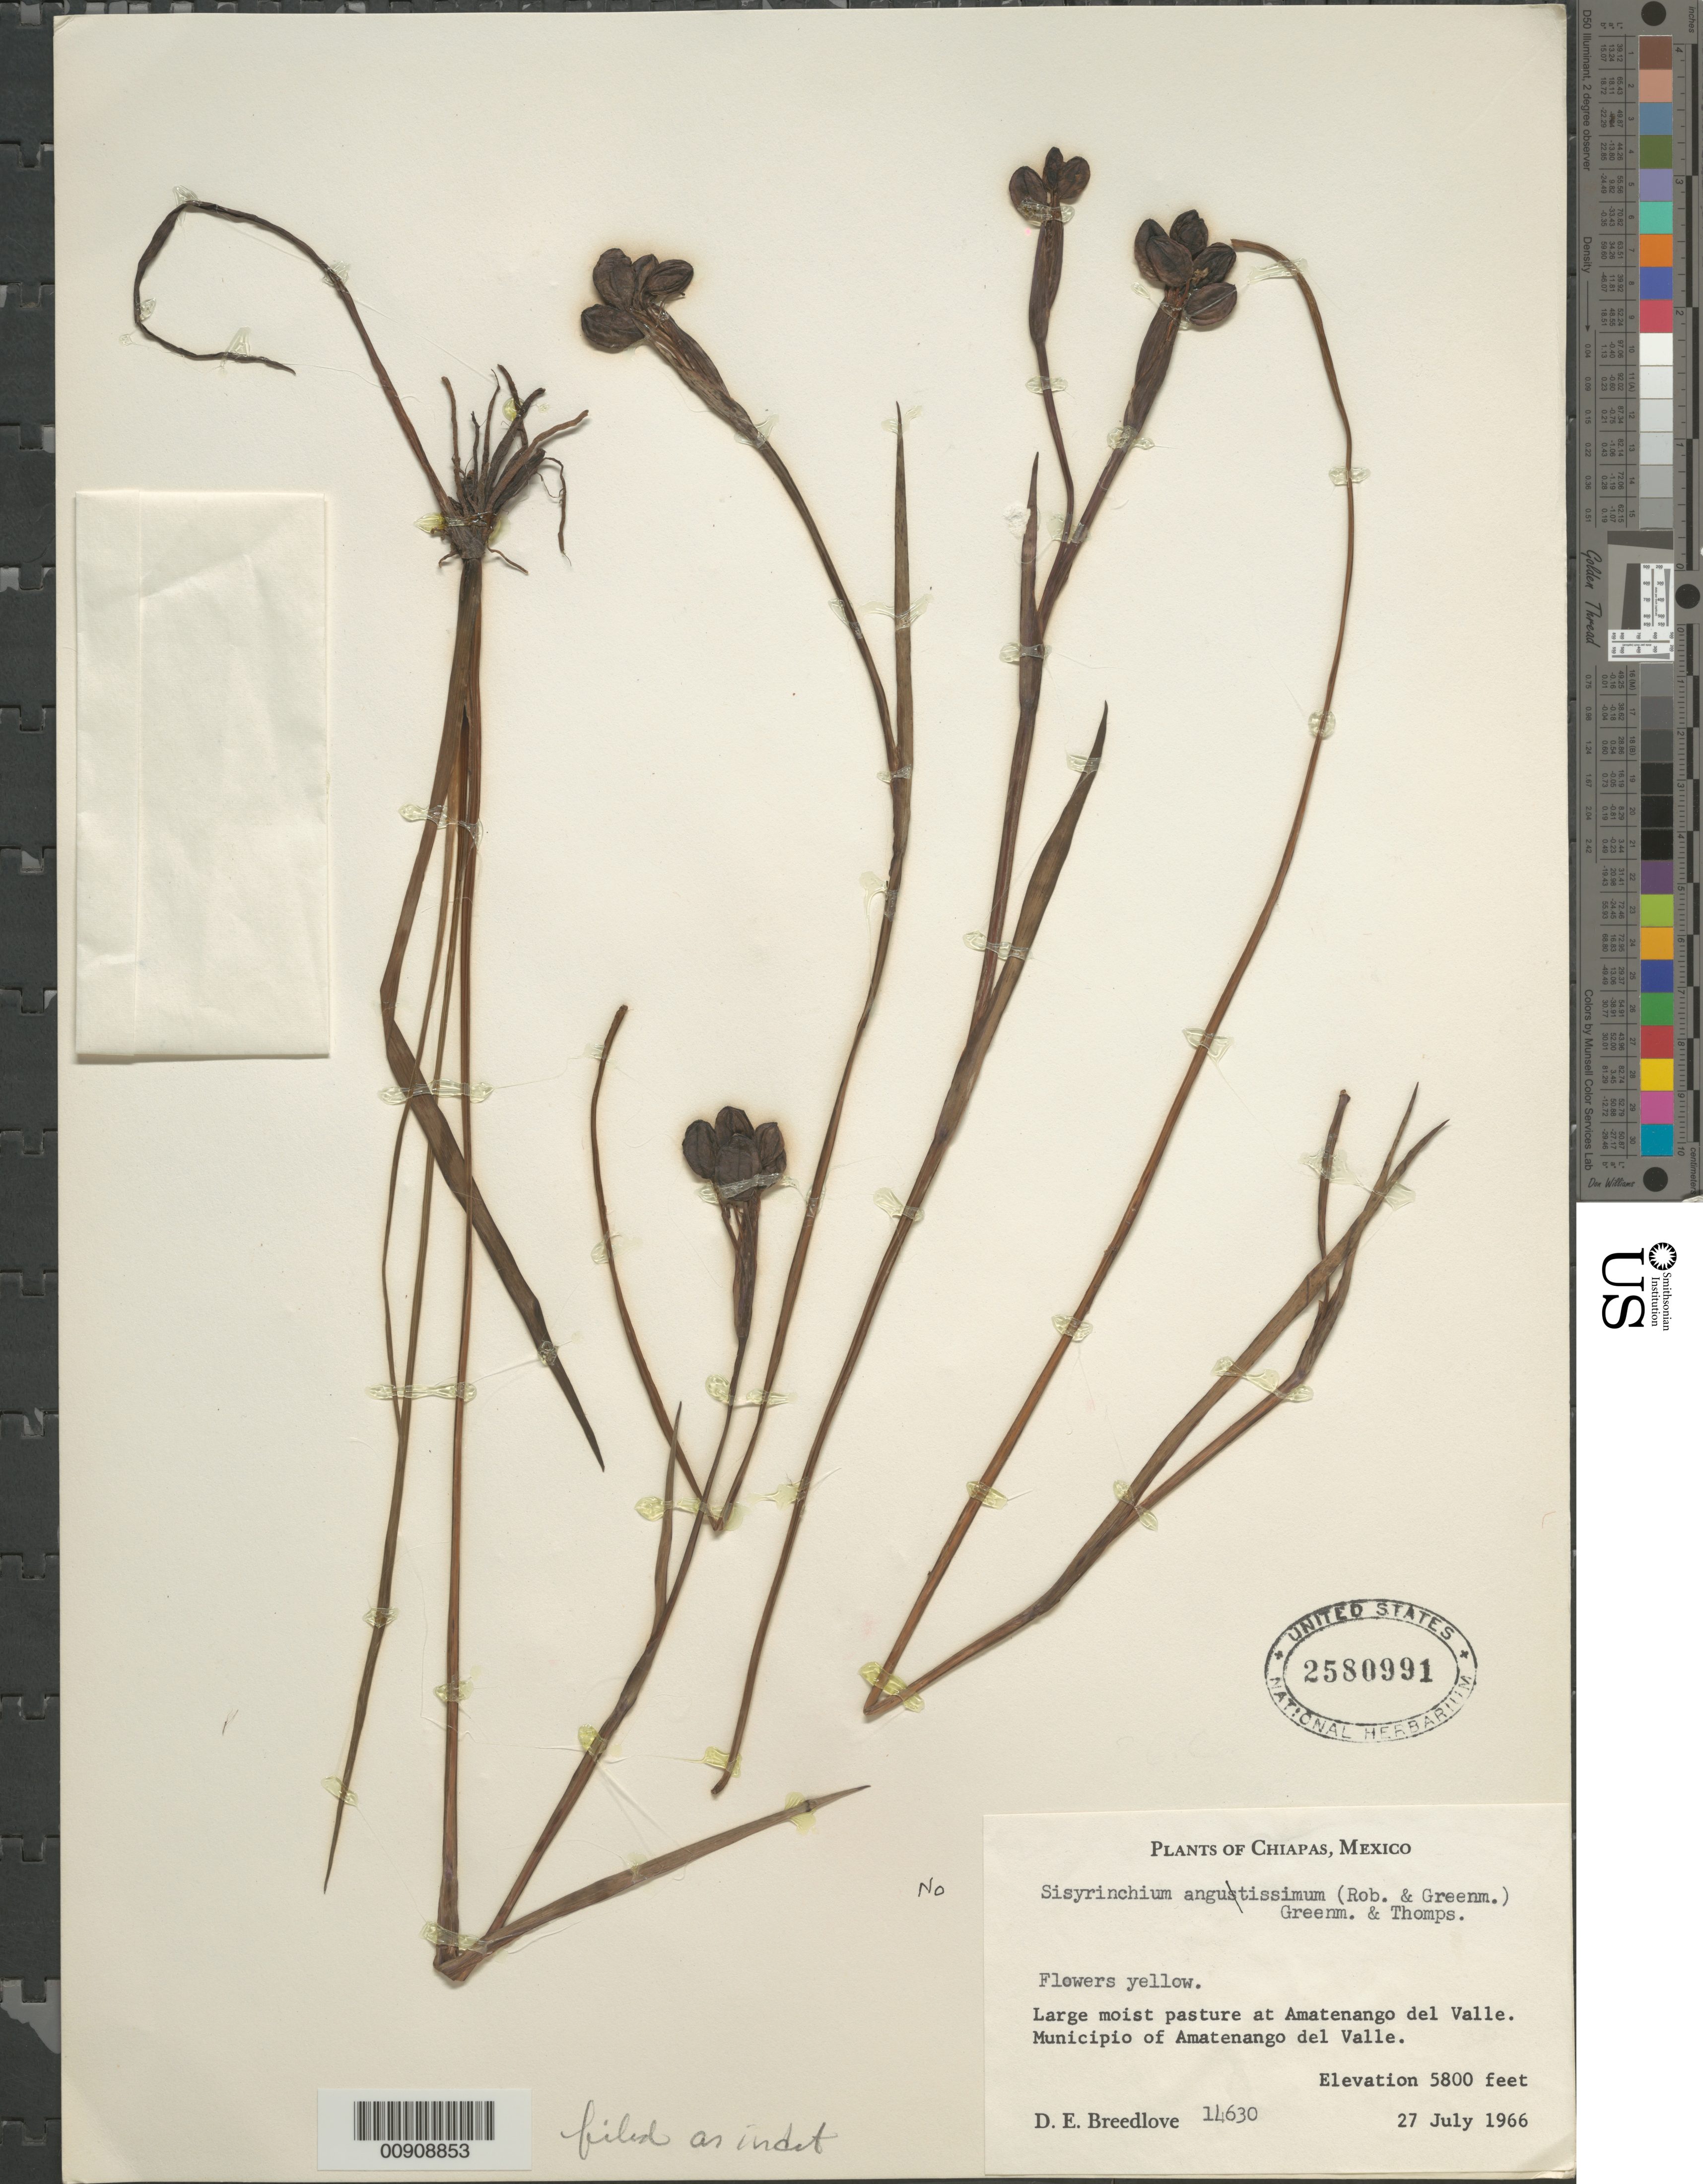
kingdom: Plantae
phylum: Tracheophyta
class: Liliopsida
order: Asparagales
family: Iridaceae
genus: Sisyrinchium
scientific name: Sisyrinchium sp.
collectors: D. E. Breedlove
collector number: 14630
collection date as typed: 27 Jul 1966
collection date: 1966-07-27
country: Mexico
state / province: Chiapas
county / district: Amatenango del Valle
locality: Amatenango del Valle. Municipio of Amatenango del Valle, Chiapas.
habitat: Large moist pasture.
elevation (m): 1768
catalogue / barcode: US 2580991